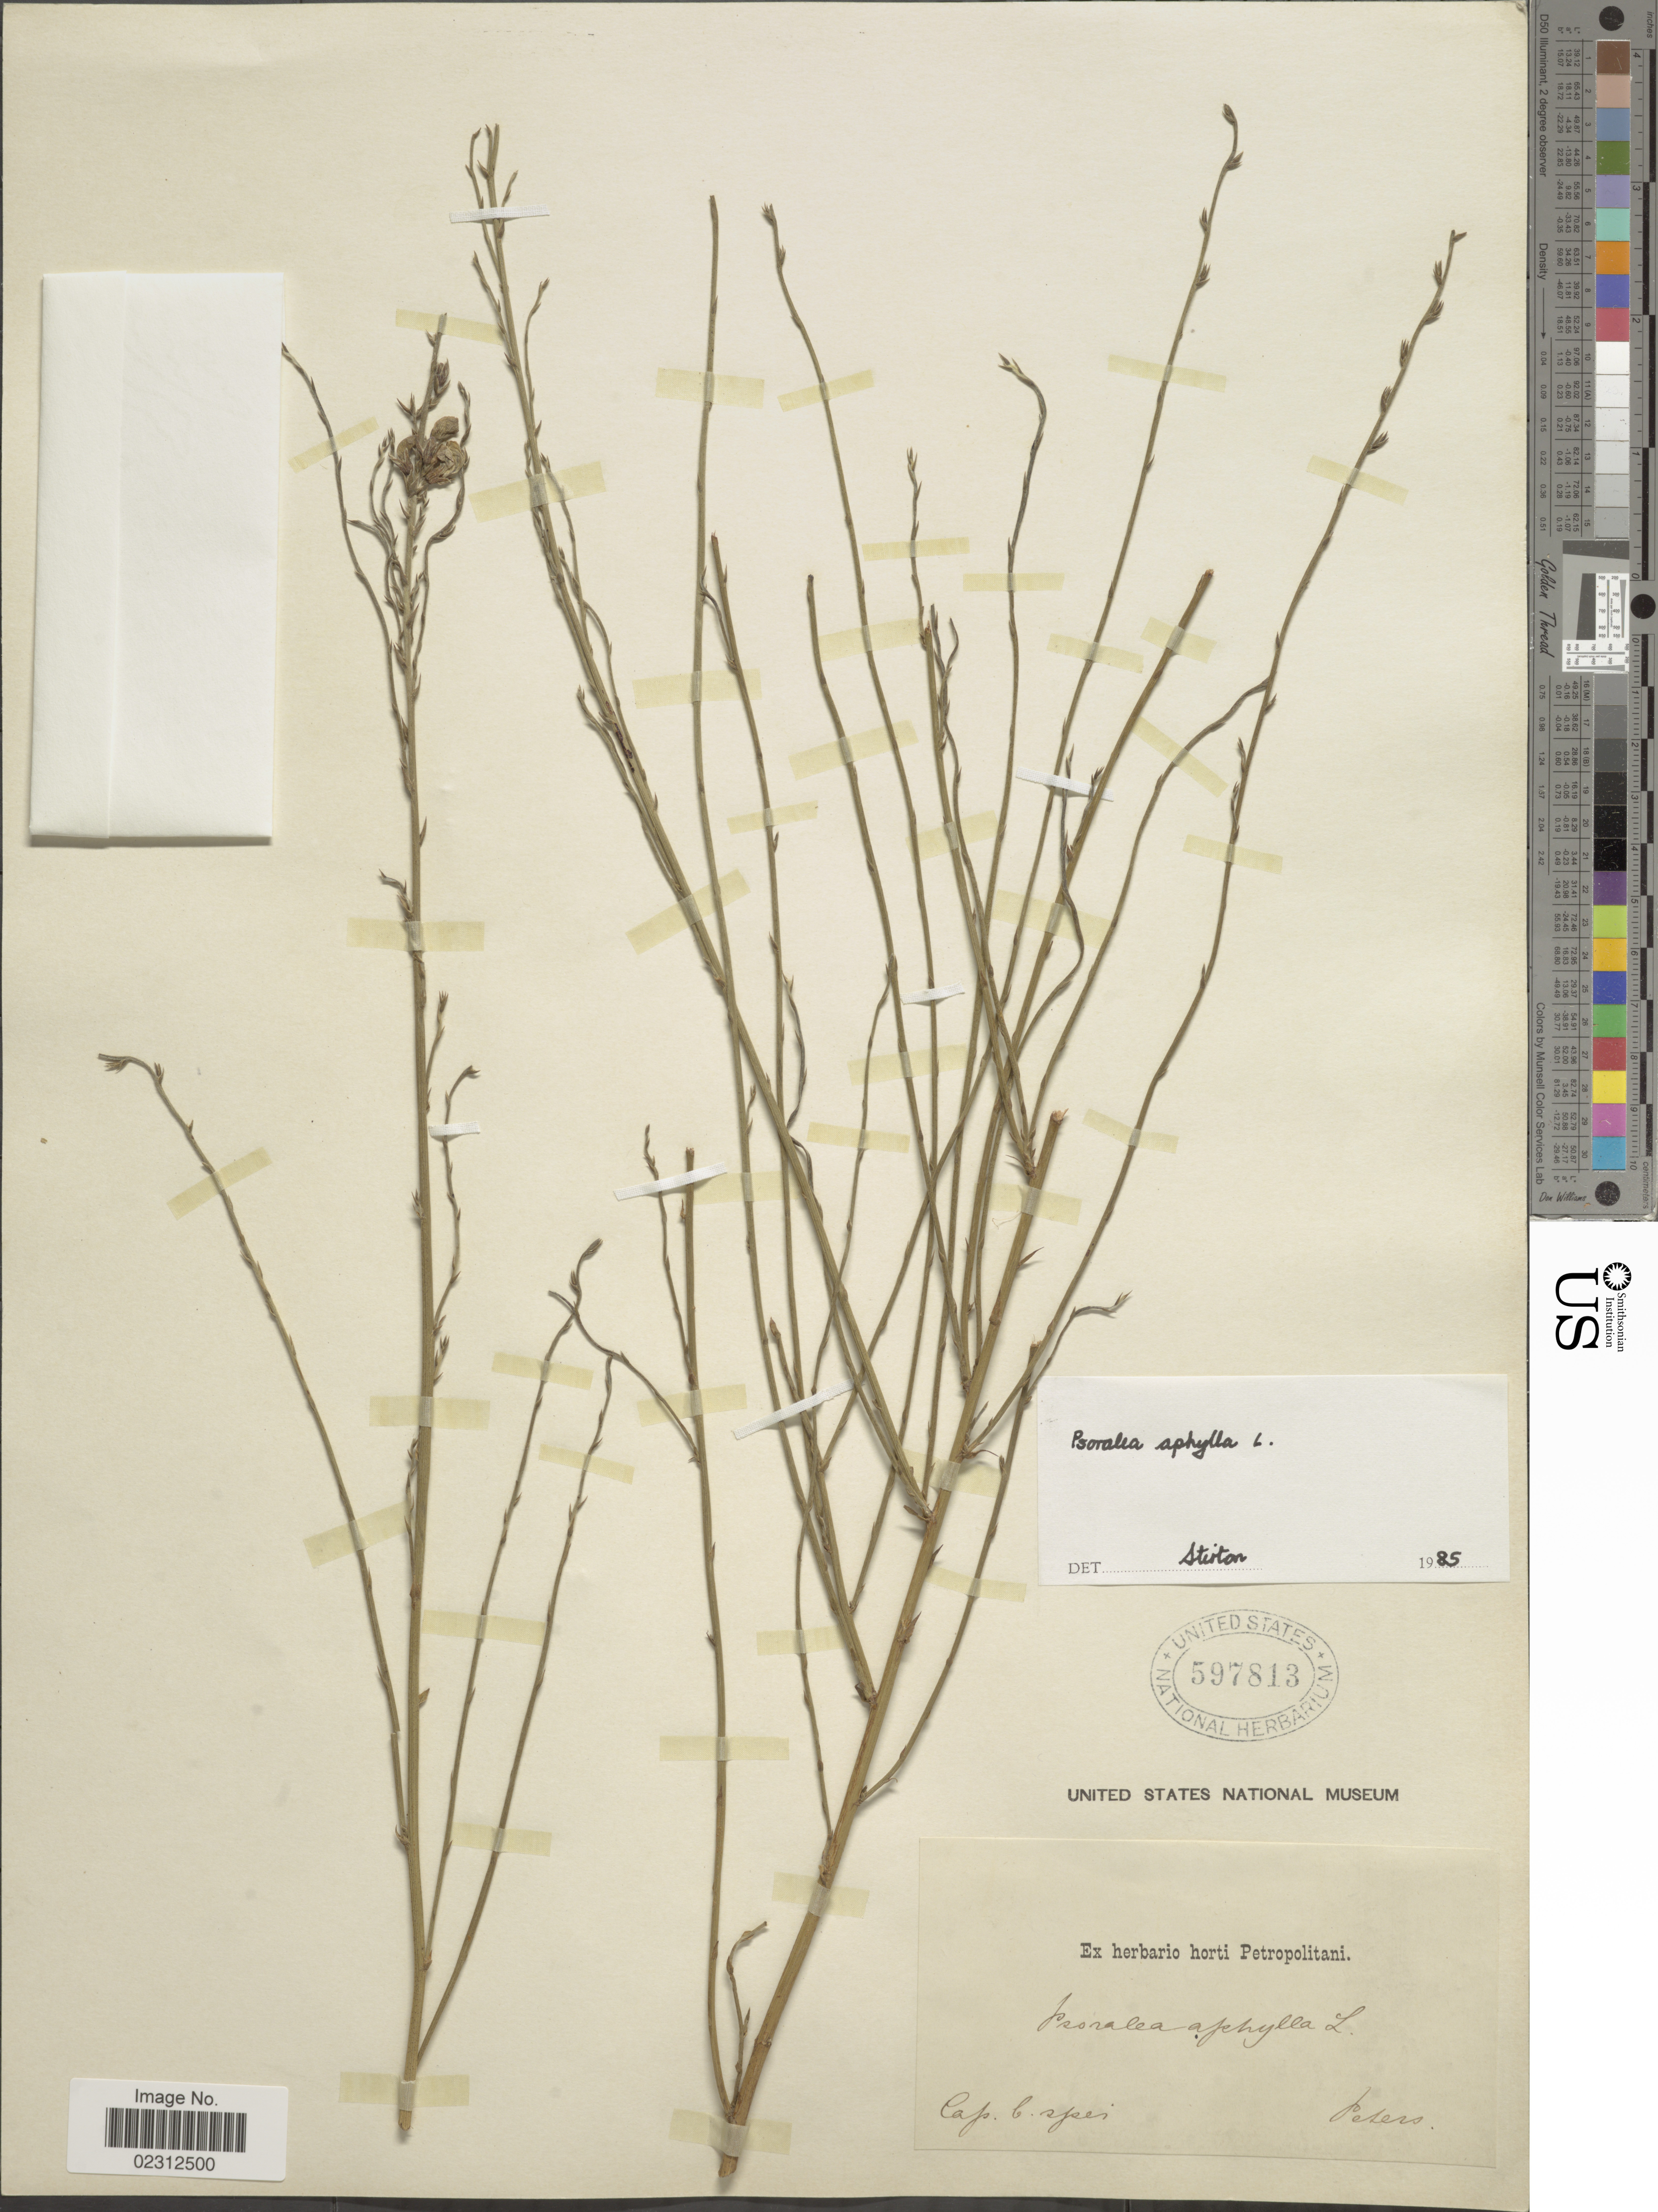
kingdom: Plantae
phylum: Tracheophyta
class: Magnoliopsida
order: Fabales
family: Fabaceae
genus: Psoralea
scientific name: Psoralea aphylla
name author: L.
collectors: -. Peters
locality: Cap. b. spei [interpreted] [unsure placement]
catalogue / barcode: US 597813